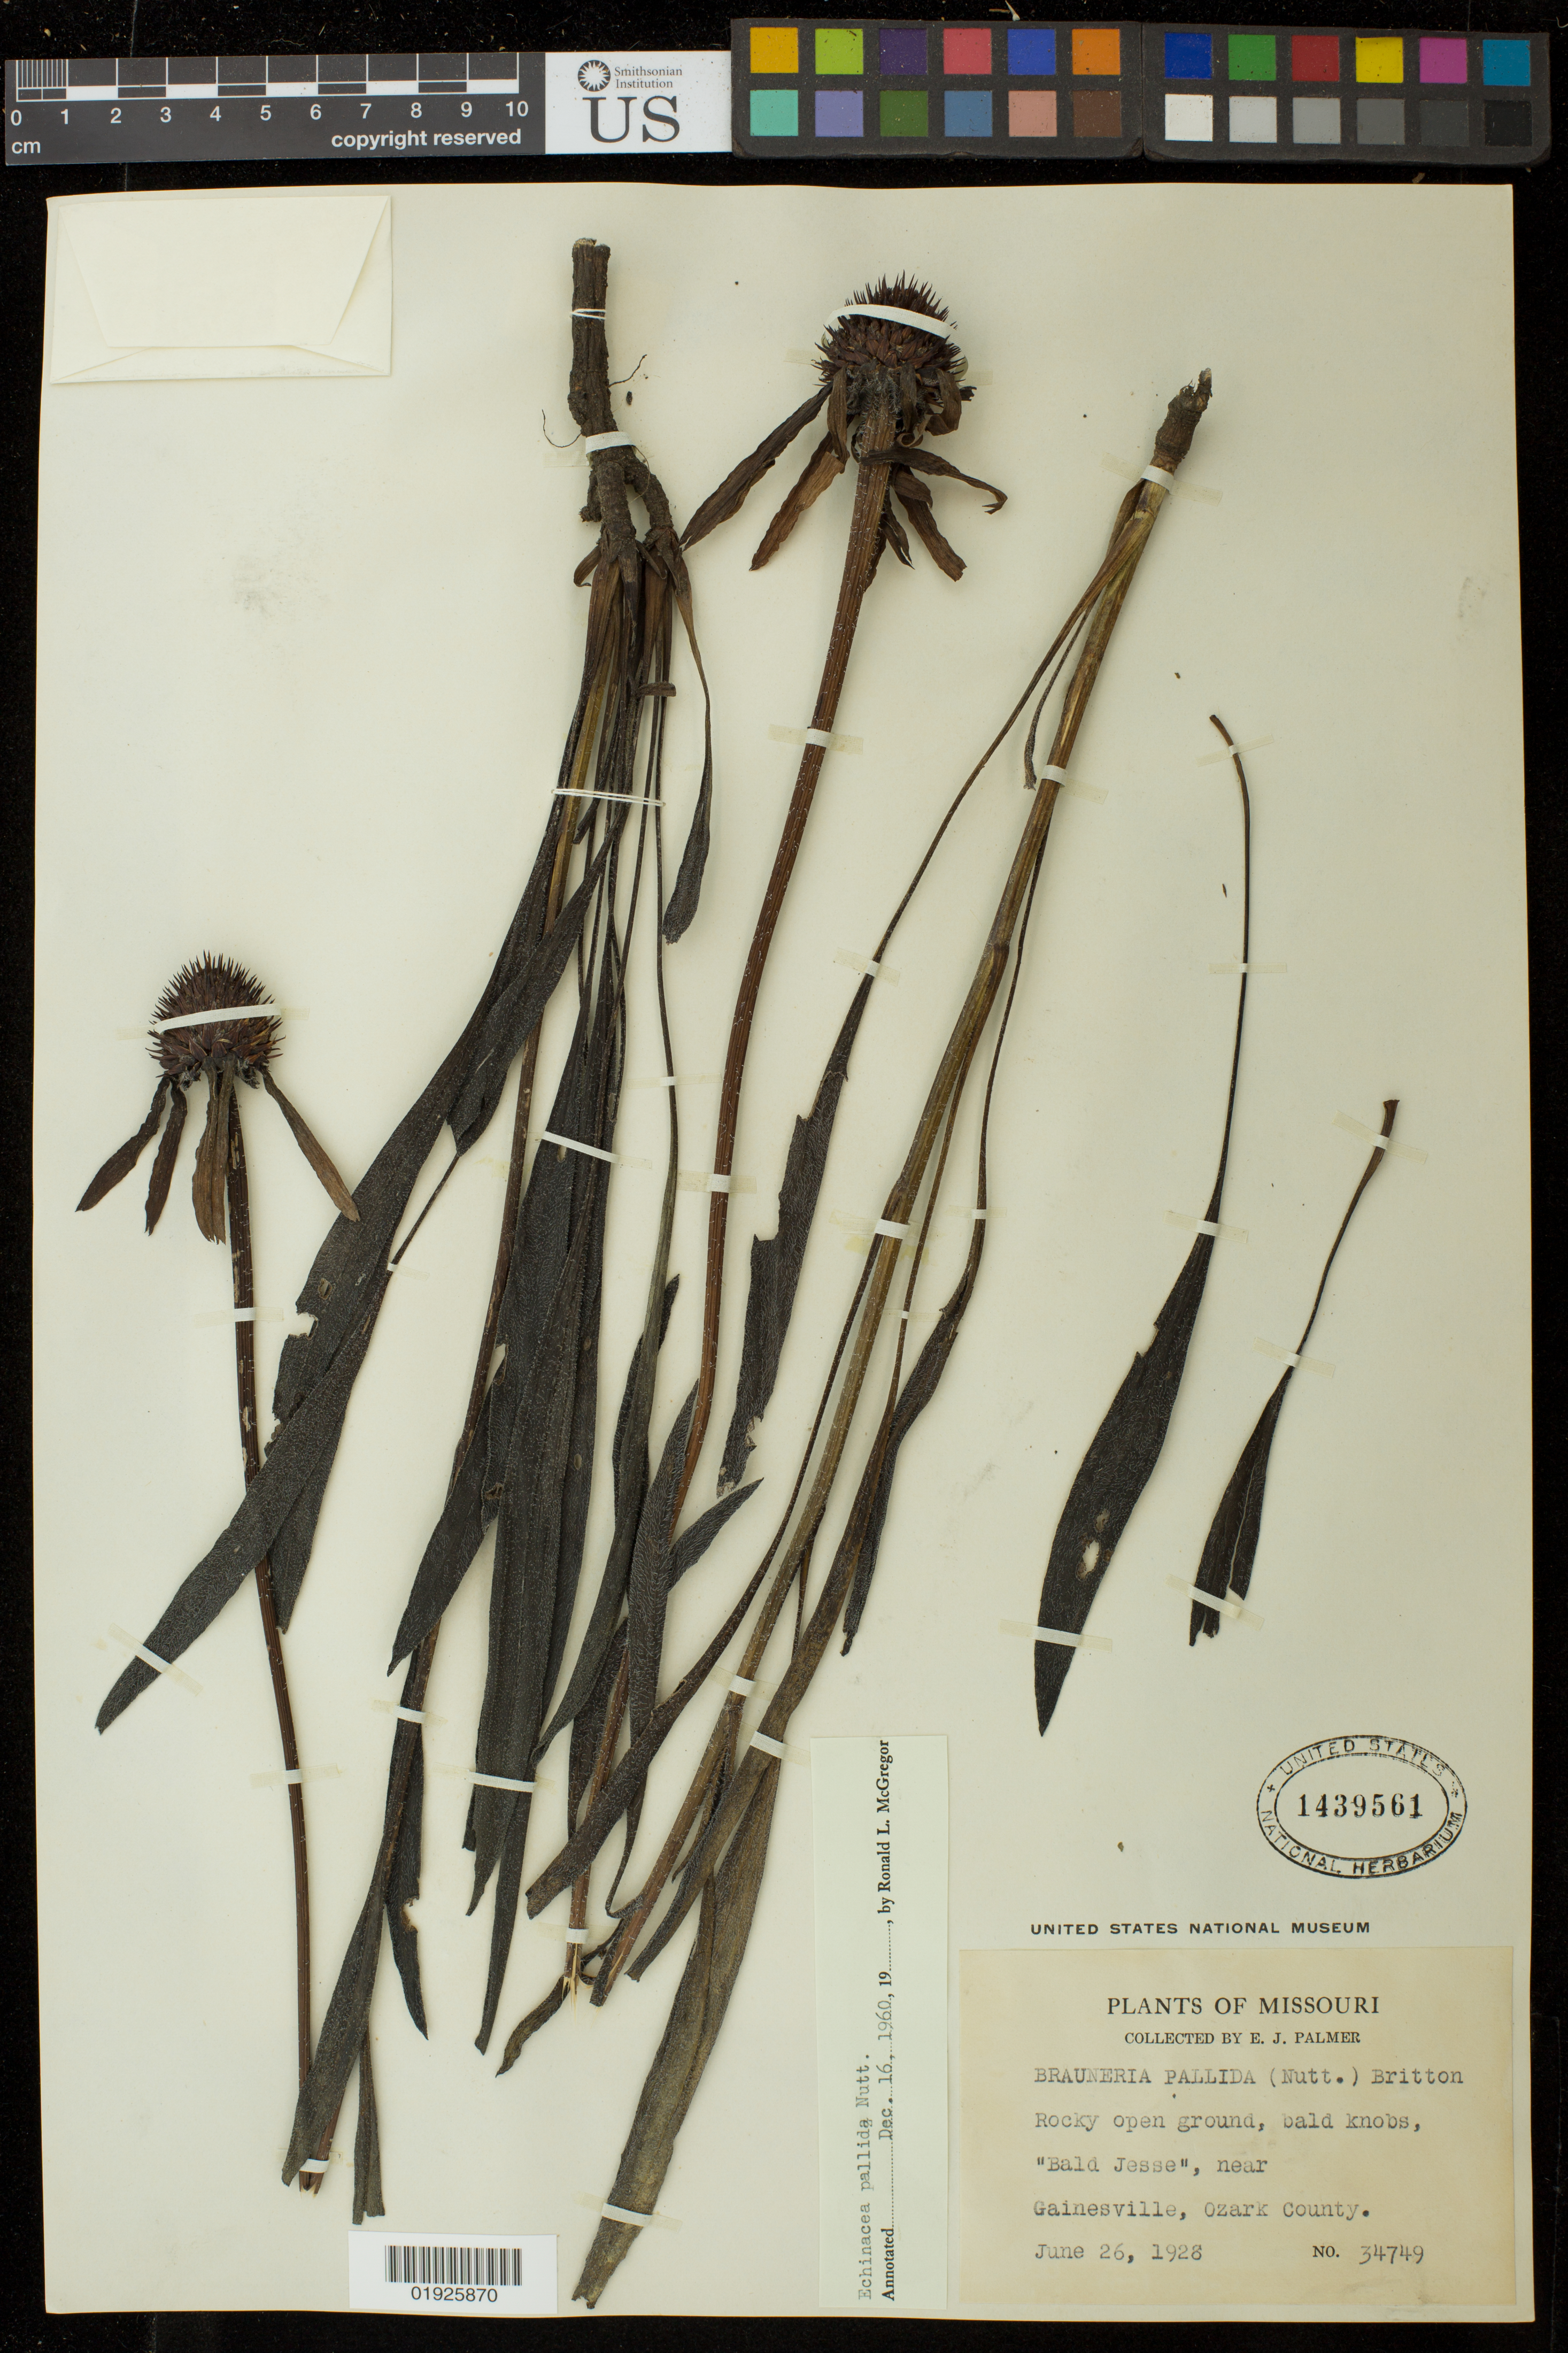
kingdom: Plantae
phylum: Tracheophyta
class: Magnoliopsida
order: Asterales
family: Asteraceae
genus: Echinacea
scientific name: Echinacea pallida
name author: (Nutt.) Nutt.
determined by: McGregor, R. L.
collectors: E. J. Palmer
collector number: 34749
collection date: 1928-06-26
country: United States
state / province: Missouri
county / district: Ozark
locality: "Bald Jesse".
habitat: Rocky open ground, bald knobs.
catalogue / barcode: US 1439561